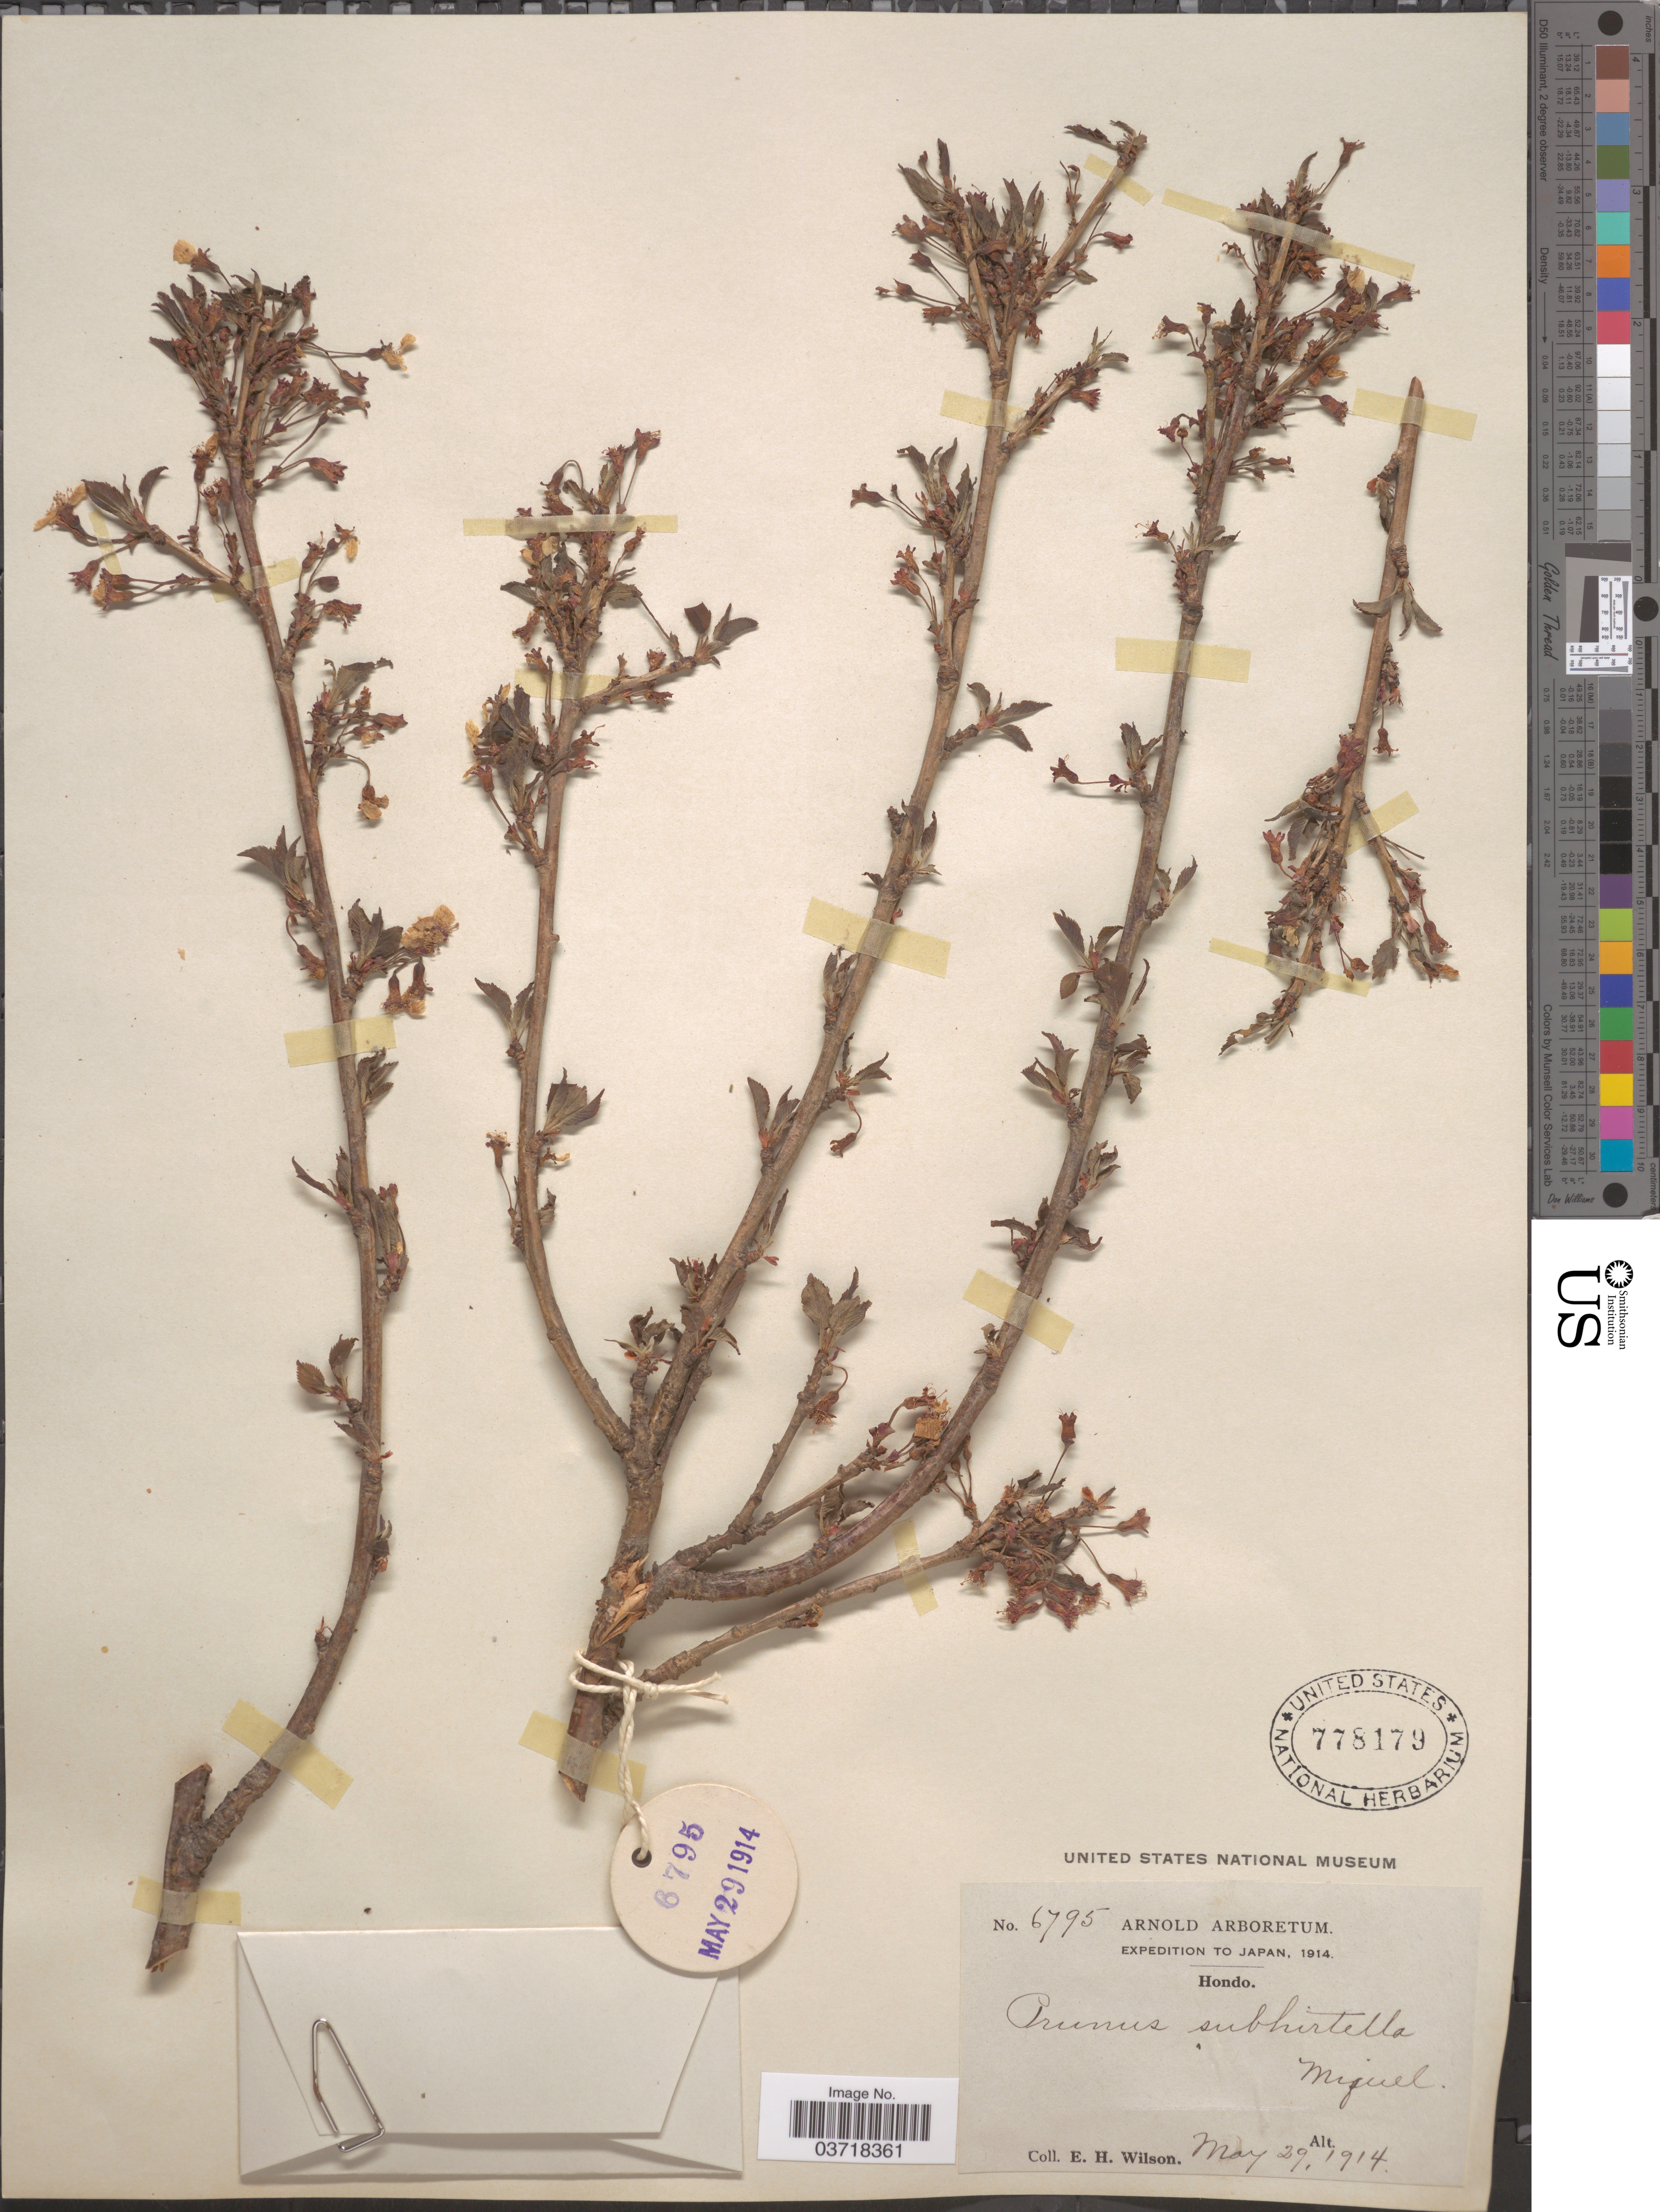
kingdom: Plantae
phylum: Tracheophyta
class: Magnoliopsida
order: Rosales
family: Rosaceae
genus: Prunus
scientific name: Prunus subhirtella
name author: Miq.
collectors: E. Wilson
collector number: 6795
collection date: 1914-05-29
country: Japan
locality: Hondo.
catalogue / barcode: US 778179